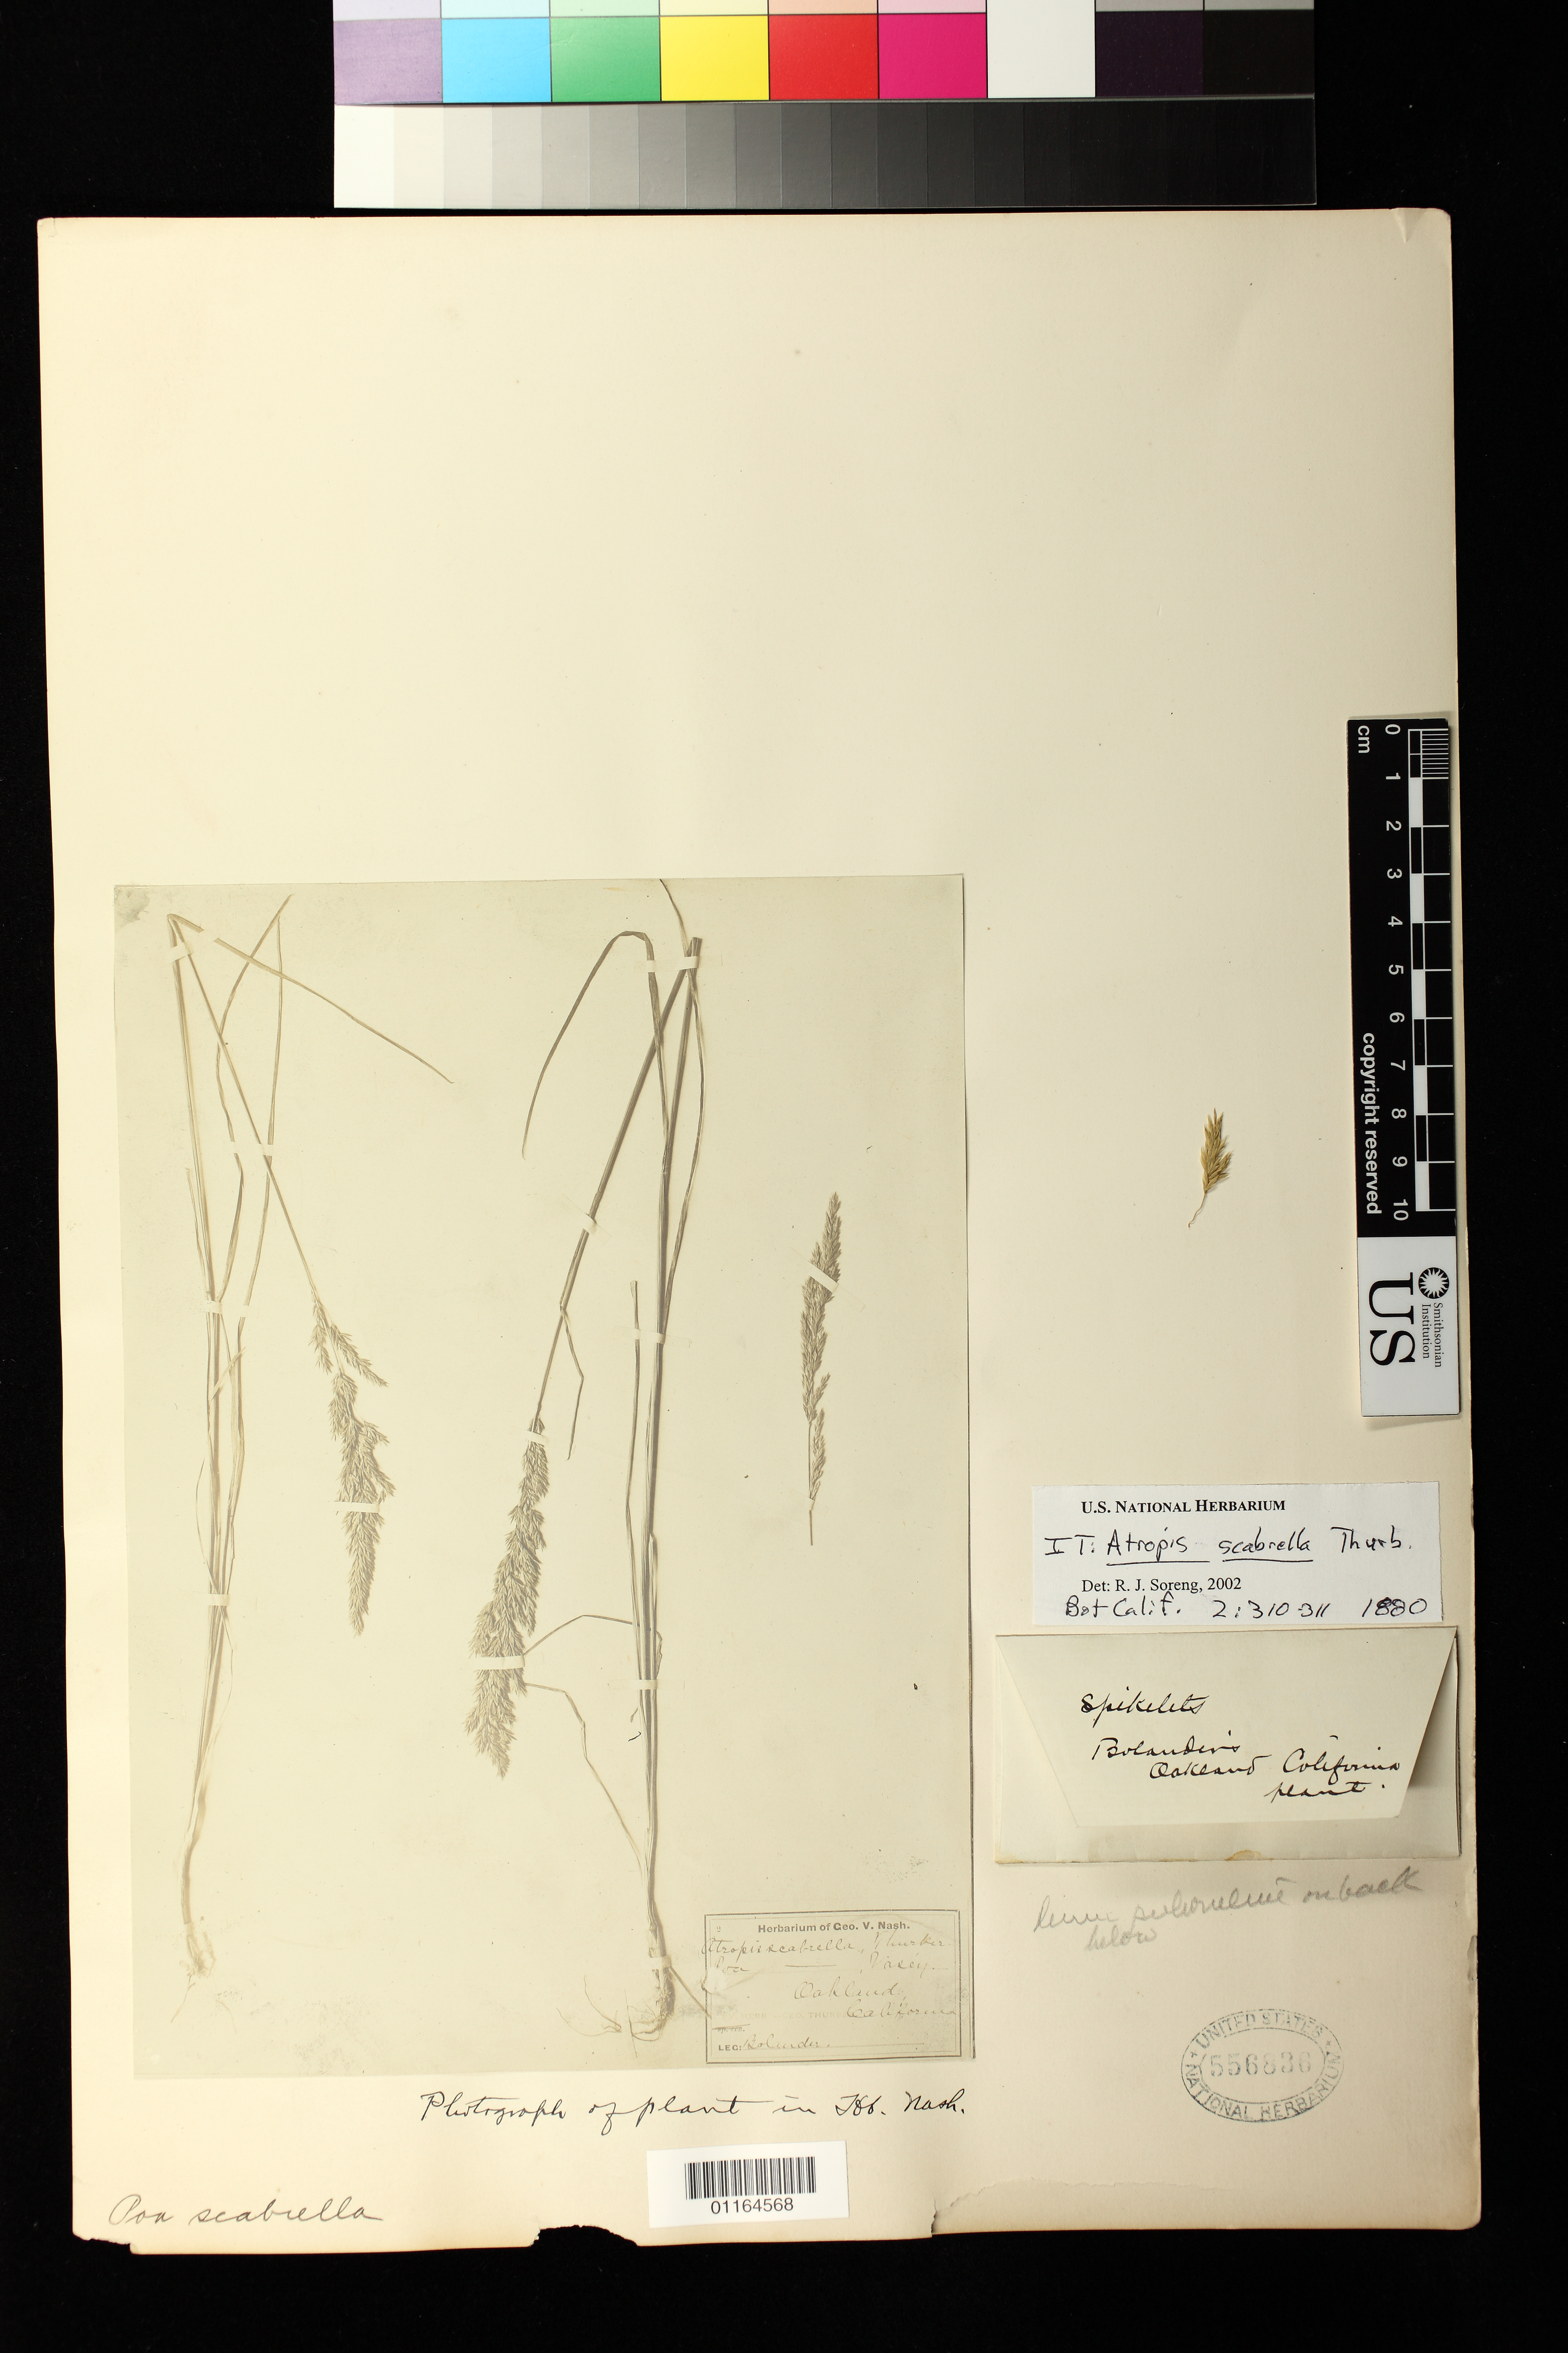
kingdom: Plantae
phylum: Tracheophyta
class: Liliopsida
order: Poales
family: Poaceae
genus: Atropis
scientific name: Atropis scabrella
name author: Thurb.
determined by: Soreng, Robert J., Research Associate (BOT), Smithsonian Institution - National Museum of Natural History (UNITED STATES)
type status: Isotype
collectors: H. Bolander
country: United States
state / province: California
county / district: Alameda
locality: Oakland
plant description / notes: Photograph and fragmentary material of type specimen ex herb. Nash.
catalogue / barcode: US 556836